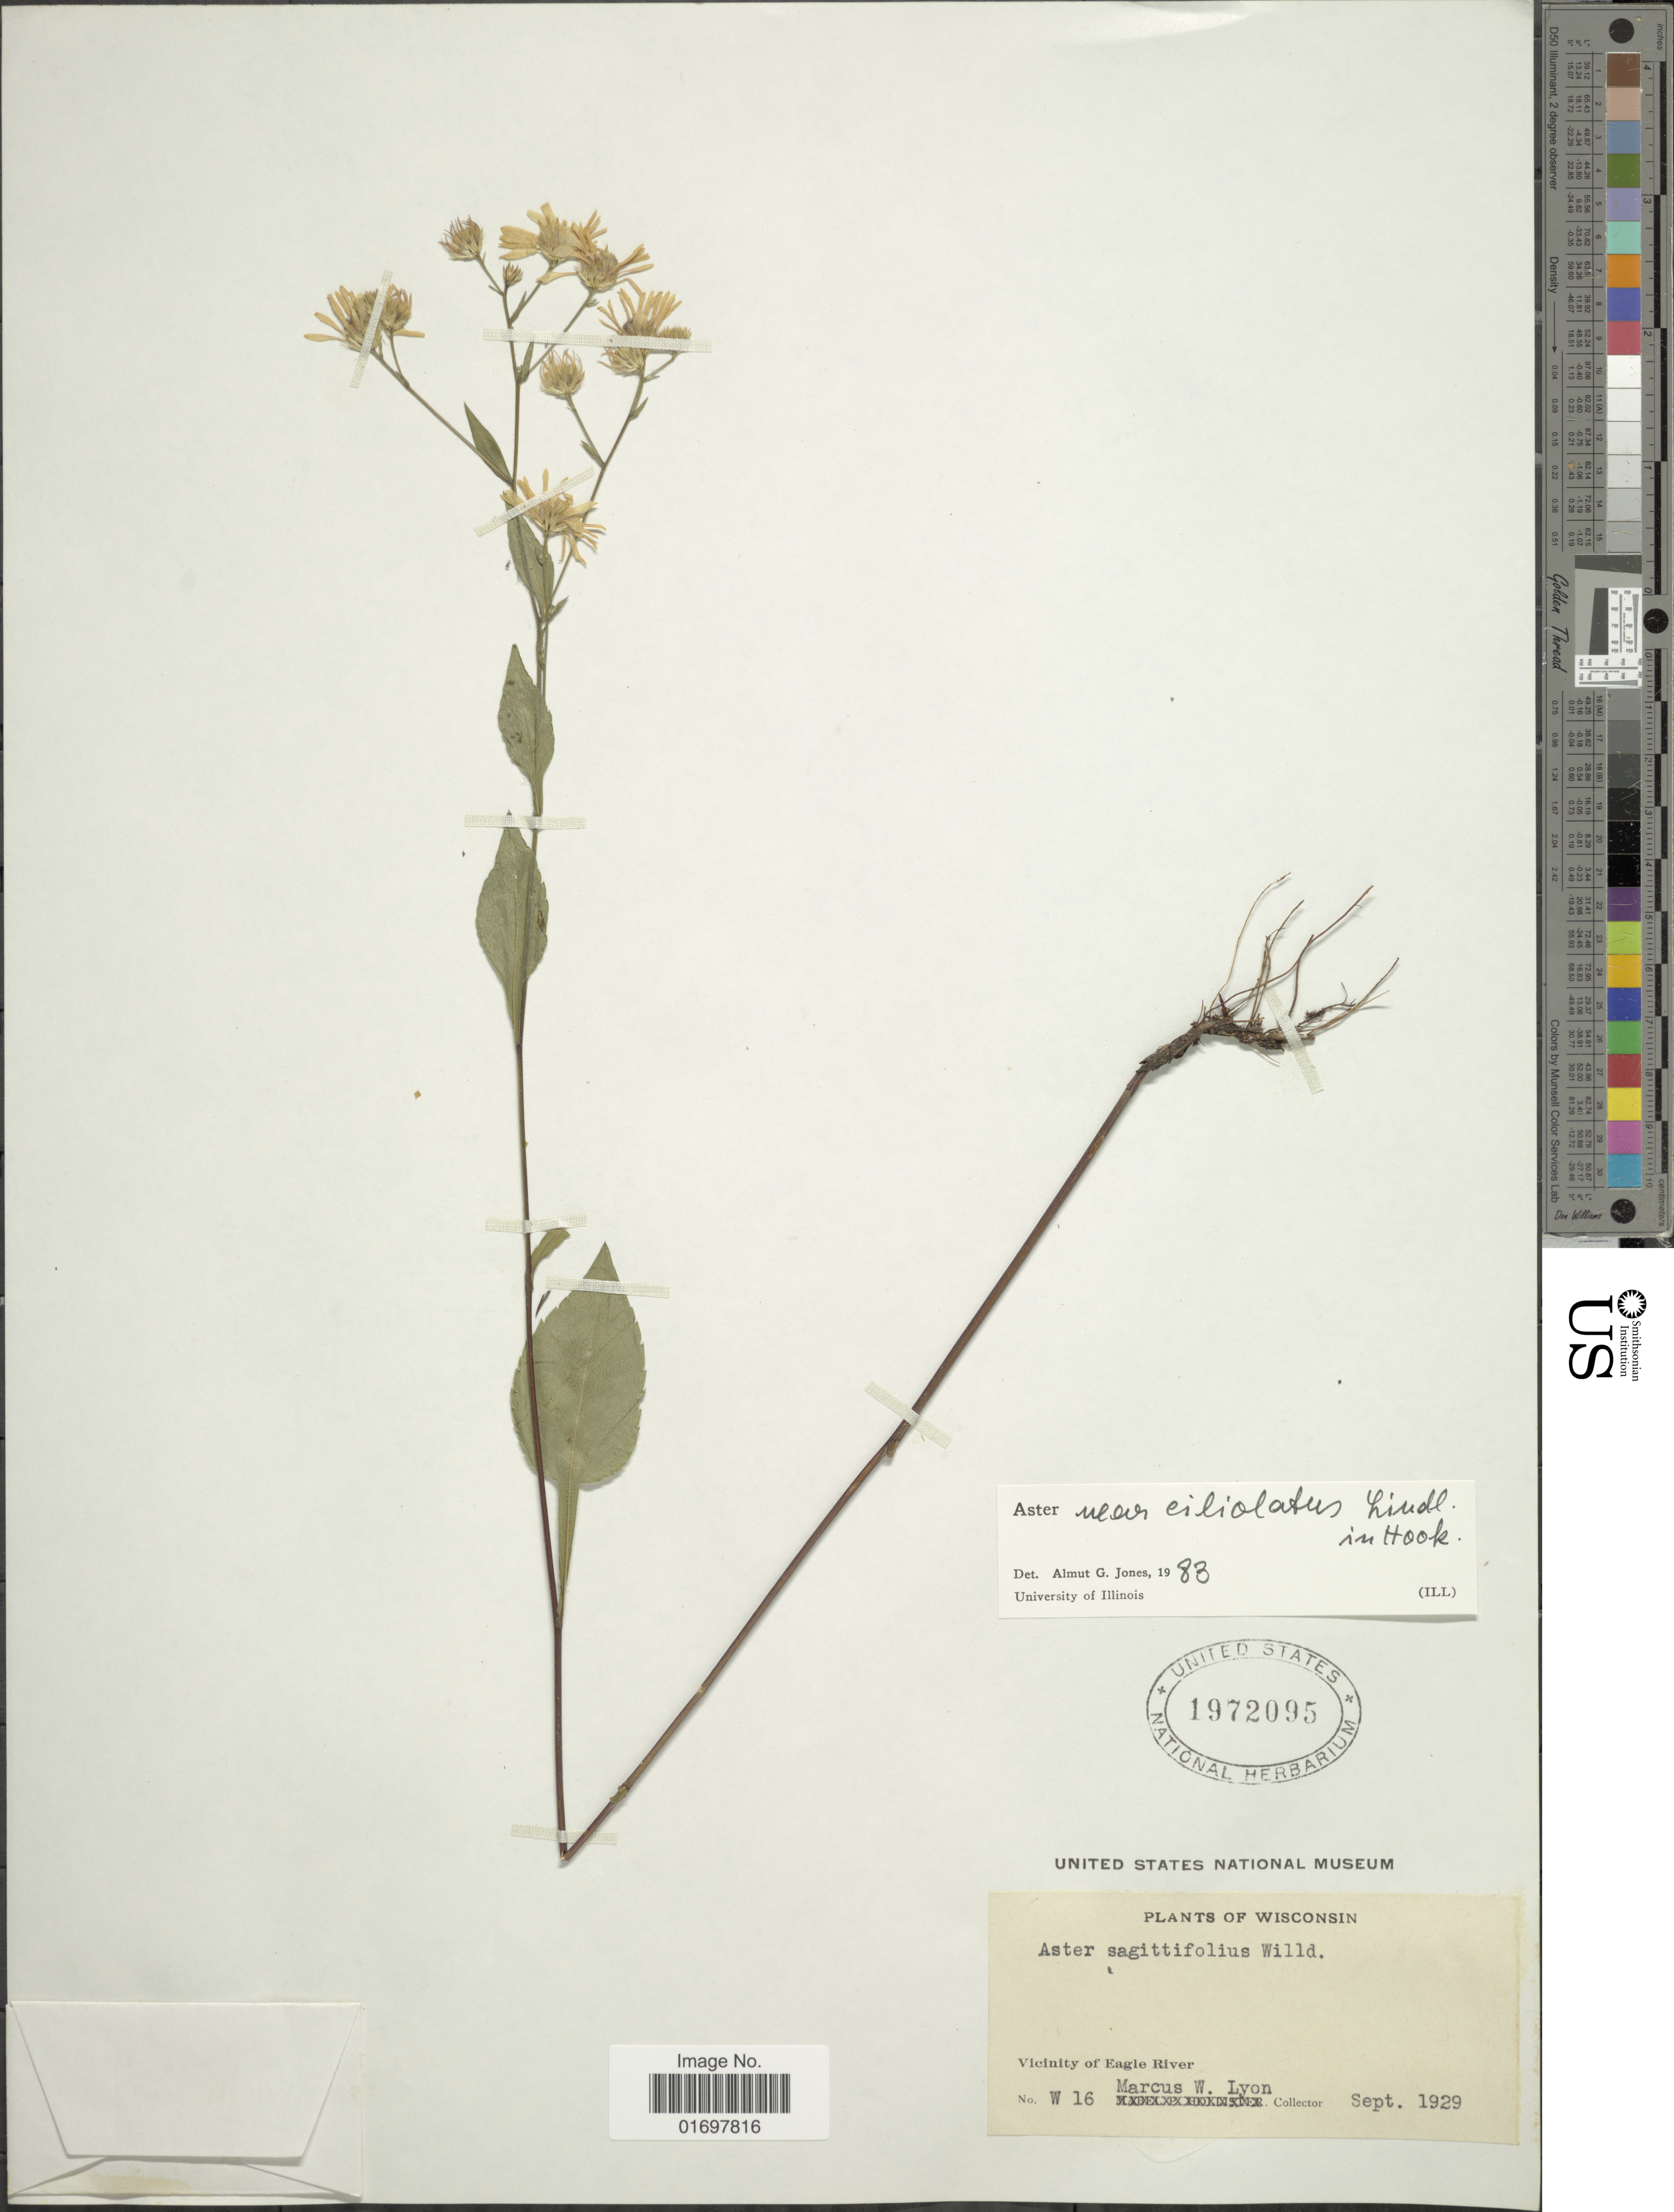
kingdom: Plantae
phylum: Tracheophyta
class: Magnoliopsida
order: Asterales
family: Asteraceae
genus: Symphyotrichum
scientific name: Symphyotrichum ciliolatum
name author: (Lindl.) Á. Löve & D. Löve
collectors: M. W. Lyon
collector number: W16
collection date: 1929-09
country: United States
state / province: Wisconsin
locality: Vicinity of Eagle River.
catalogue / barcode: US 1972095